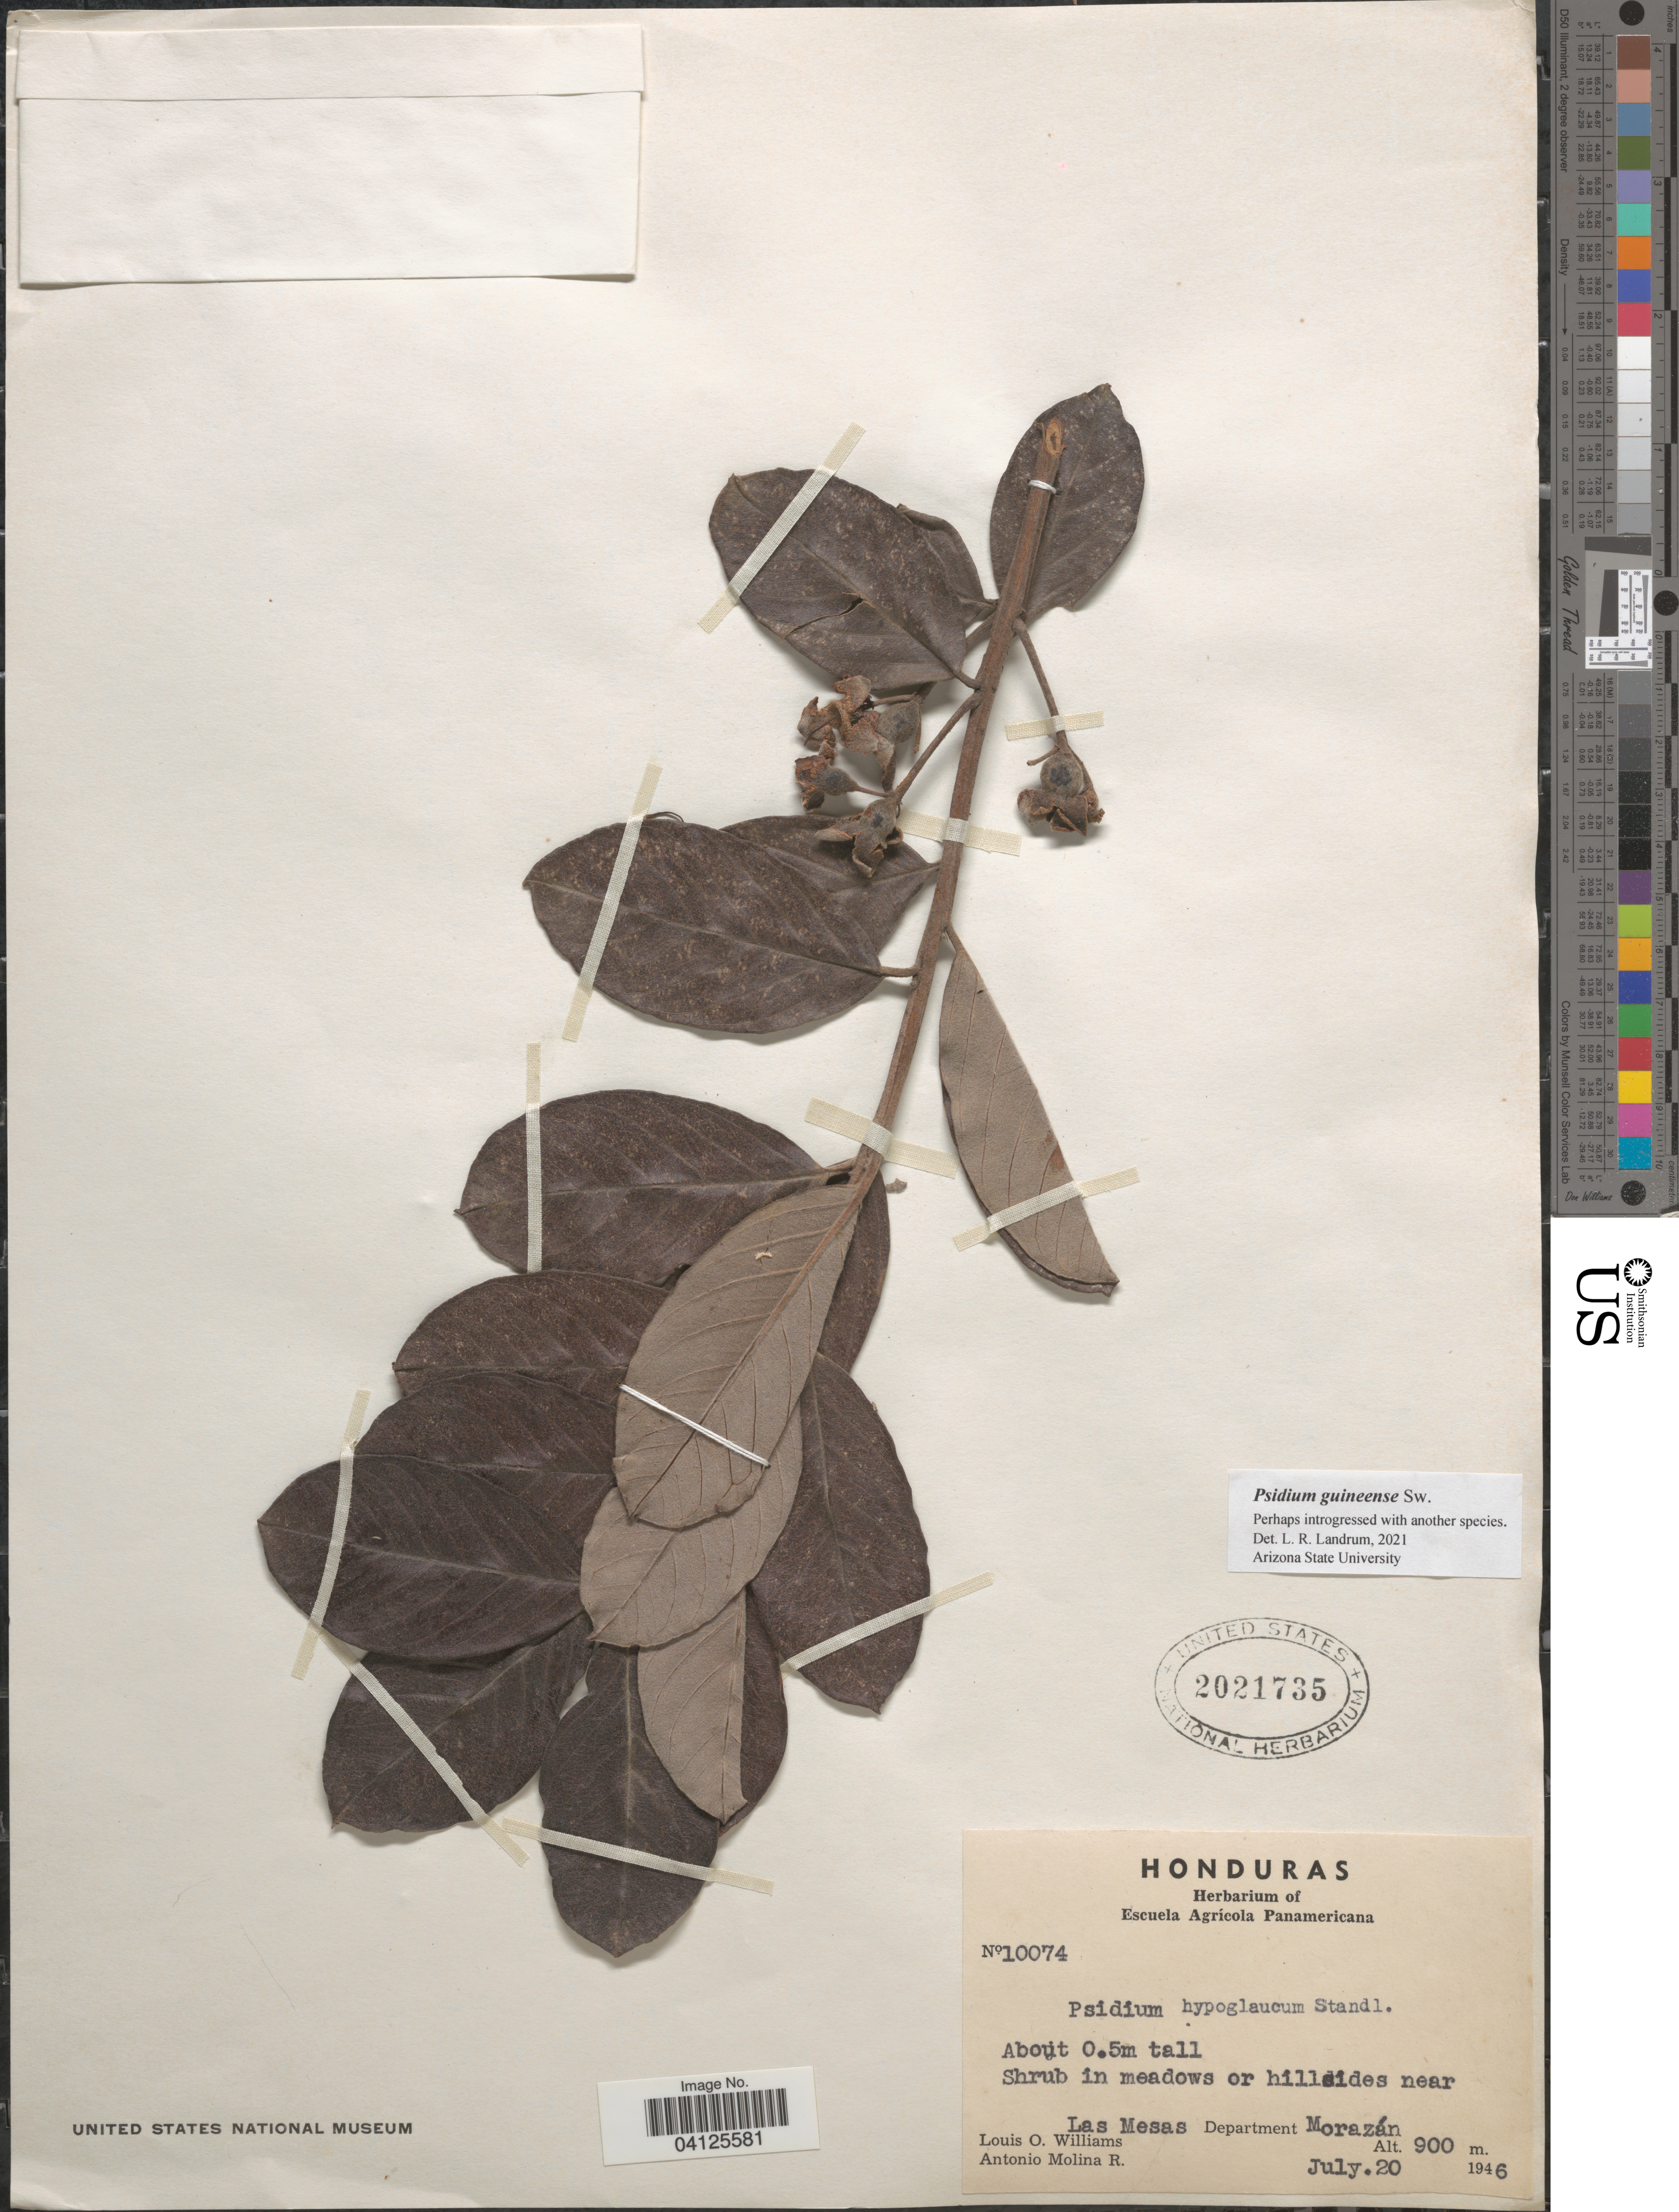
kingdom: Plantae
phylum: Tracheophyta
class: Magnoliopsida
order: Myrtales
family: Myrtaceae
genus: Psidium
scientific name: Psidium guineense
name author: Sw.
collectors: L. O. Williams & A. Molina R.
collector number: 10074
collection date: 1946-07-20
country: Honduras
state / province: Fco. Morazán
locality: Las Mesas. Department Morazán.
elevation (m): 900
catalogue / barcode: US 2021735